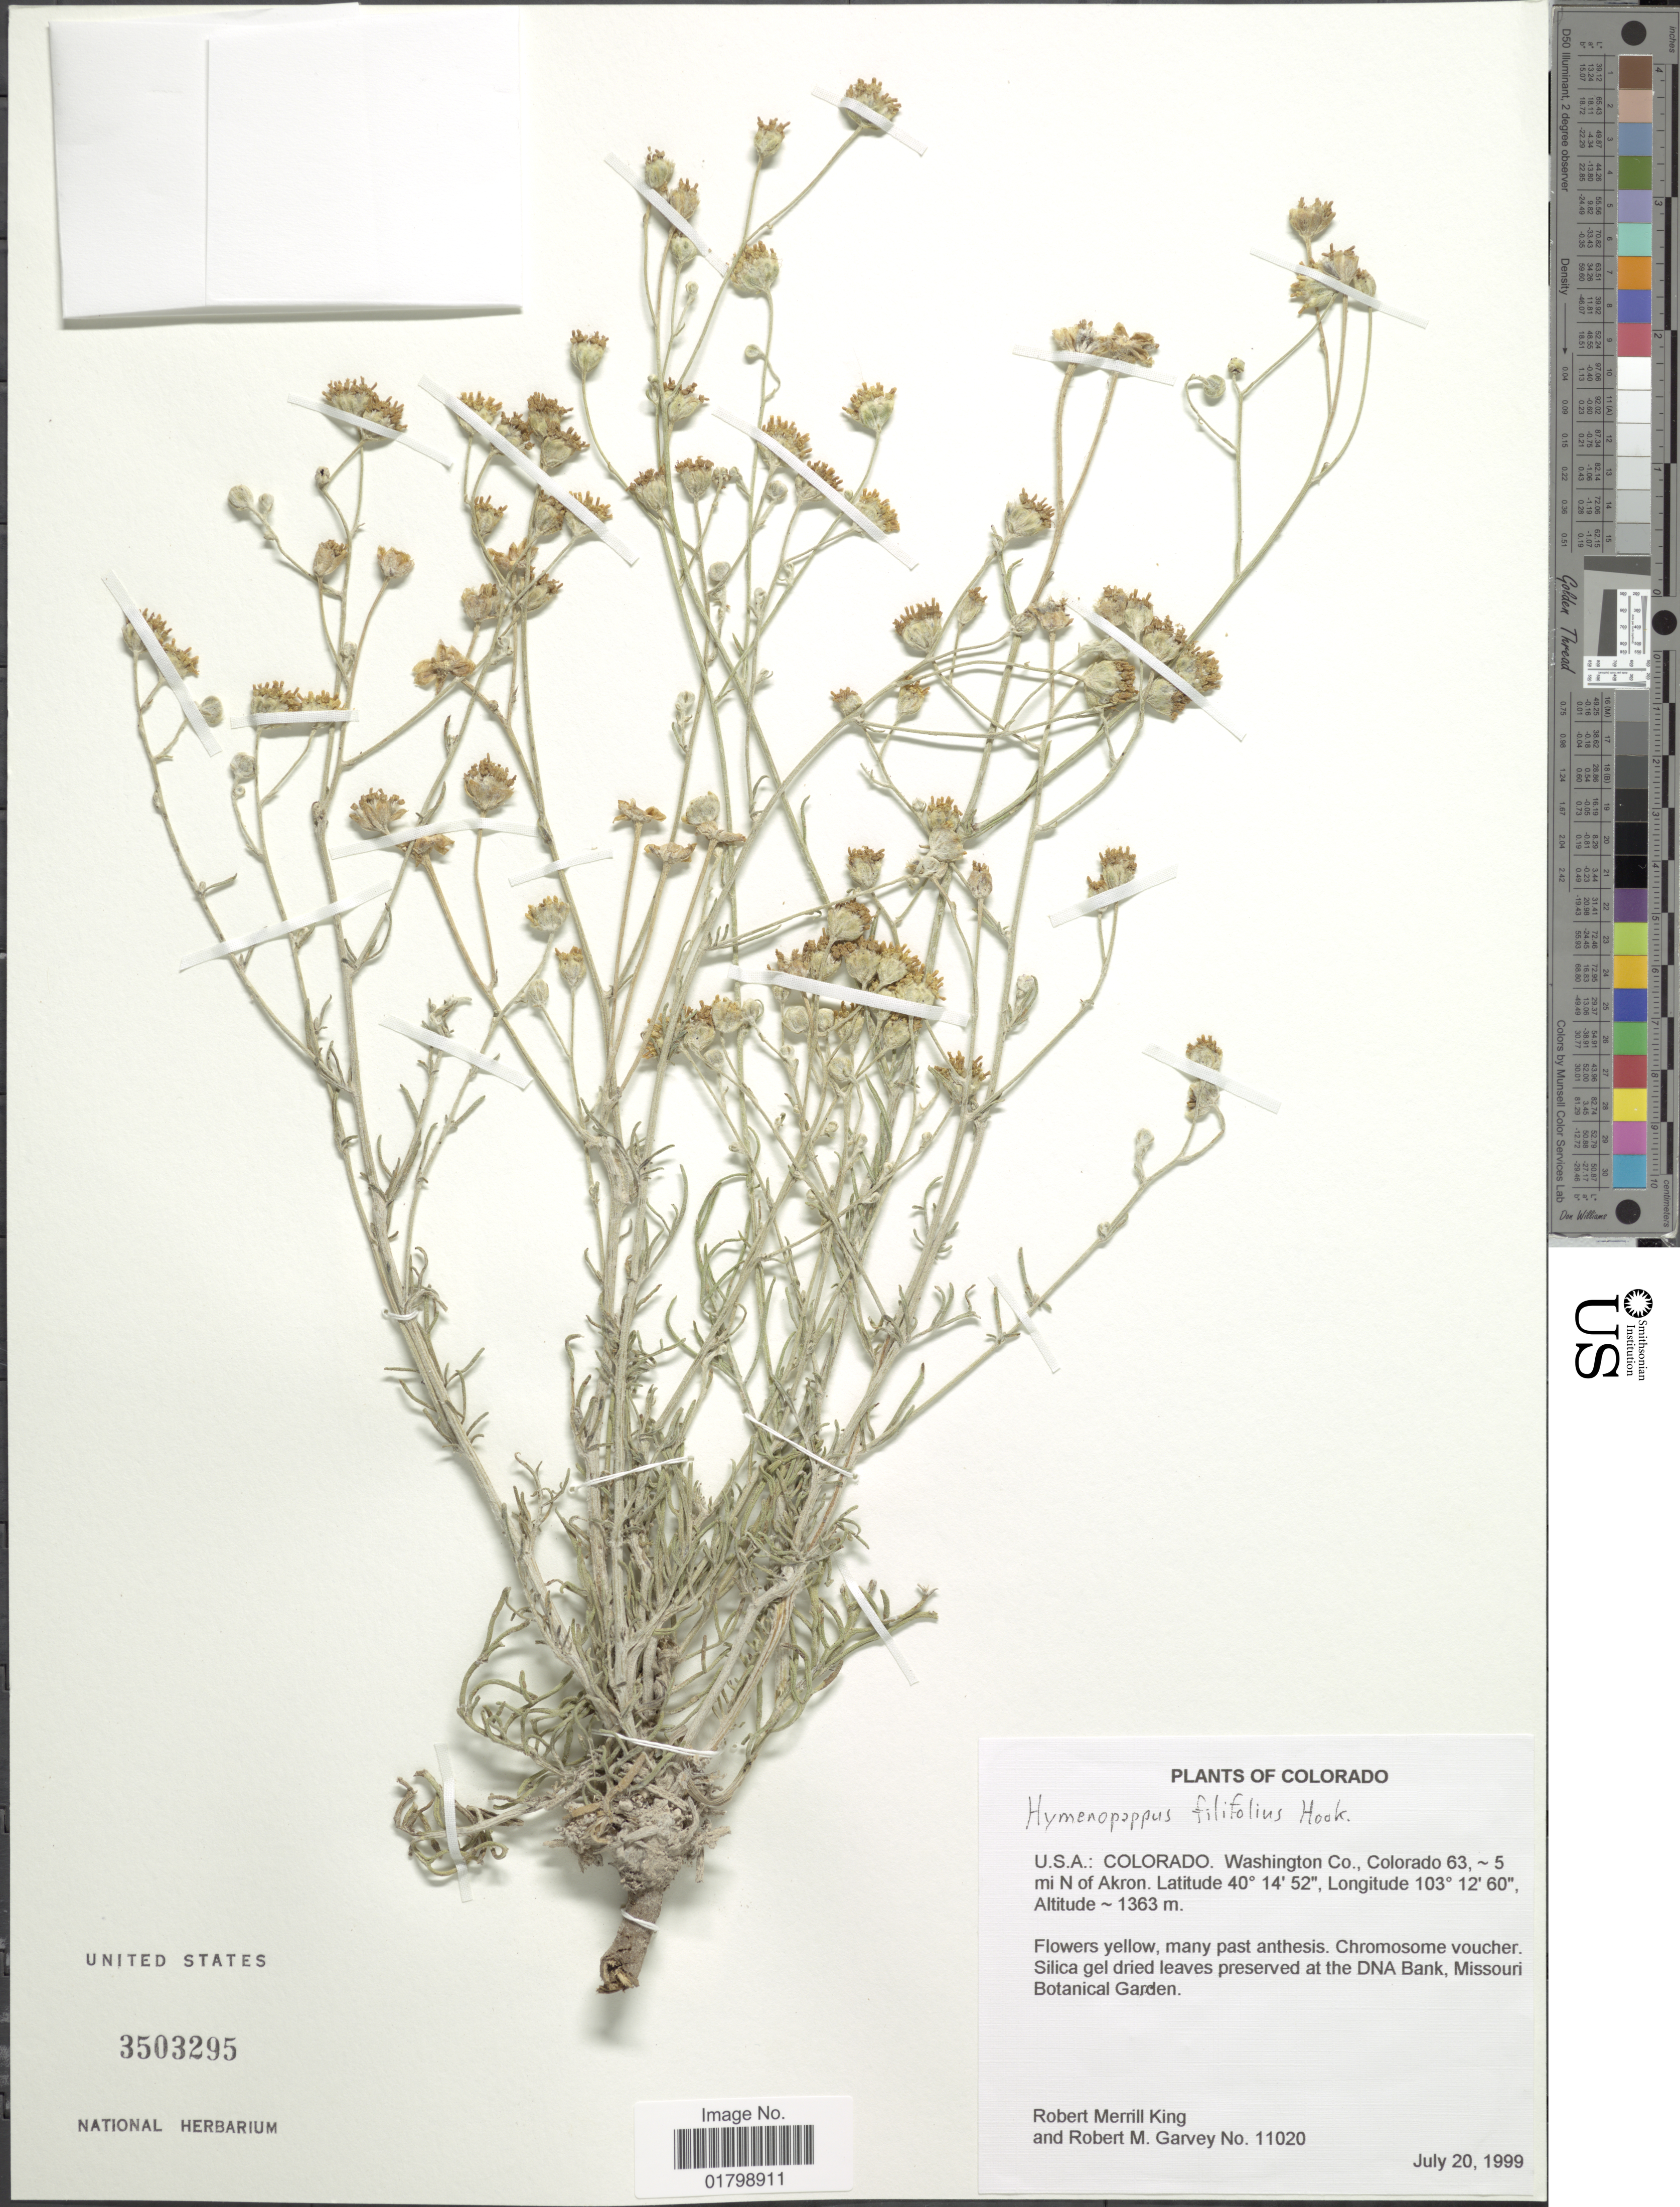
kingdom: Plantae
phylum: Tracheophyta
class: Magnoliopsida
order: Asterales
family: Asteraceae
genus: Hymenopappus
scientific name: Hymenopappus filifolius var. polycephalus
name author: (Osterh.) B.L. Turner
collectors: R. M. King & R. Garvey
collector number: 11020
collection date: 1999-07-20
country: United States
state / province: Colorado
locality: Washington Co., Colorado 63, - 5 mi N of Akron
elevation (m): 1363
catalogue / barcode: US 3503295